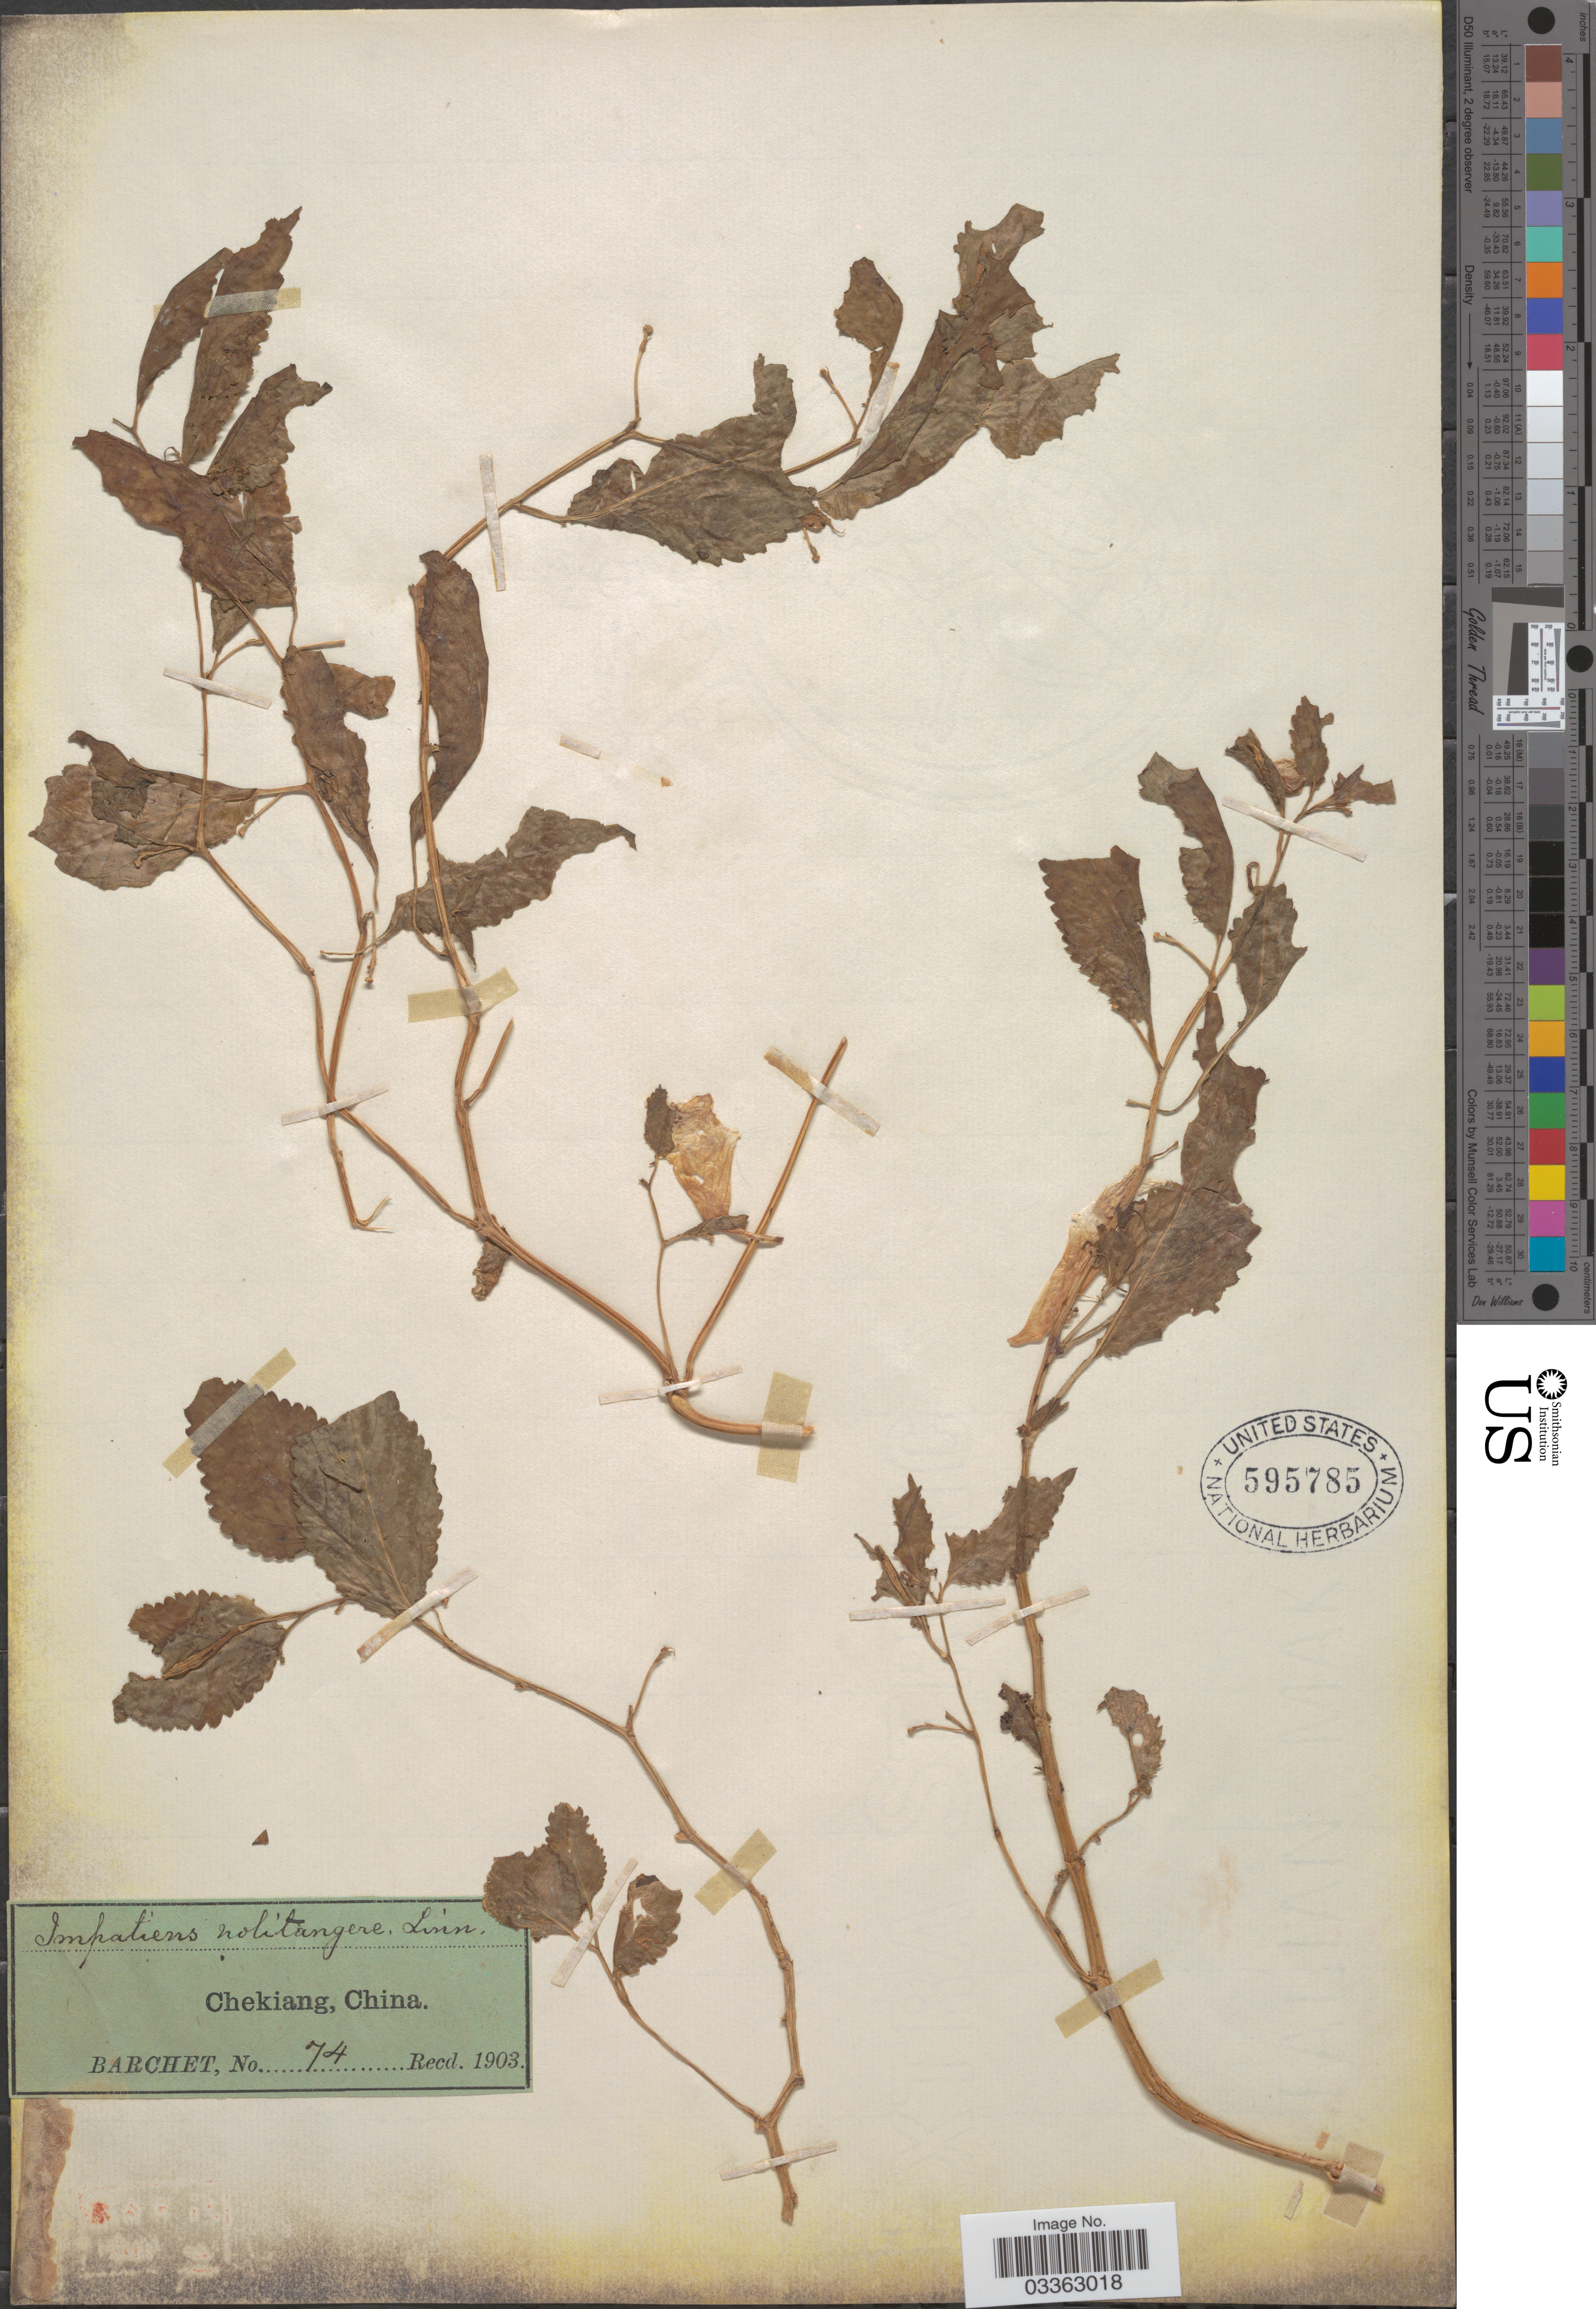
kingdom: Plantae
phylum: Tracheophyta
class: Magnoliopsida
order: Ericales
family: Balsaminaceae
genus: Impatiens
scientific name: Impatiens noli-tangere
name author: L.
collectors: Barchet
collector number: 74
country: China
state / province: Zhejiang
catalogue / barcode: US 595785